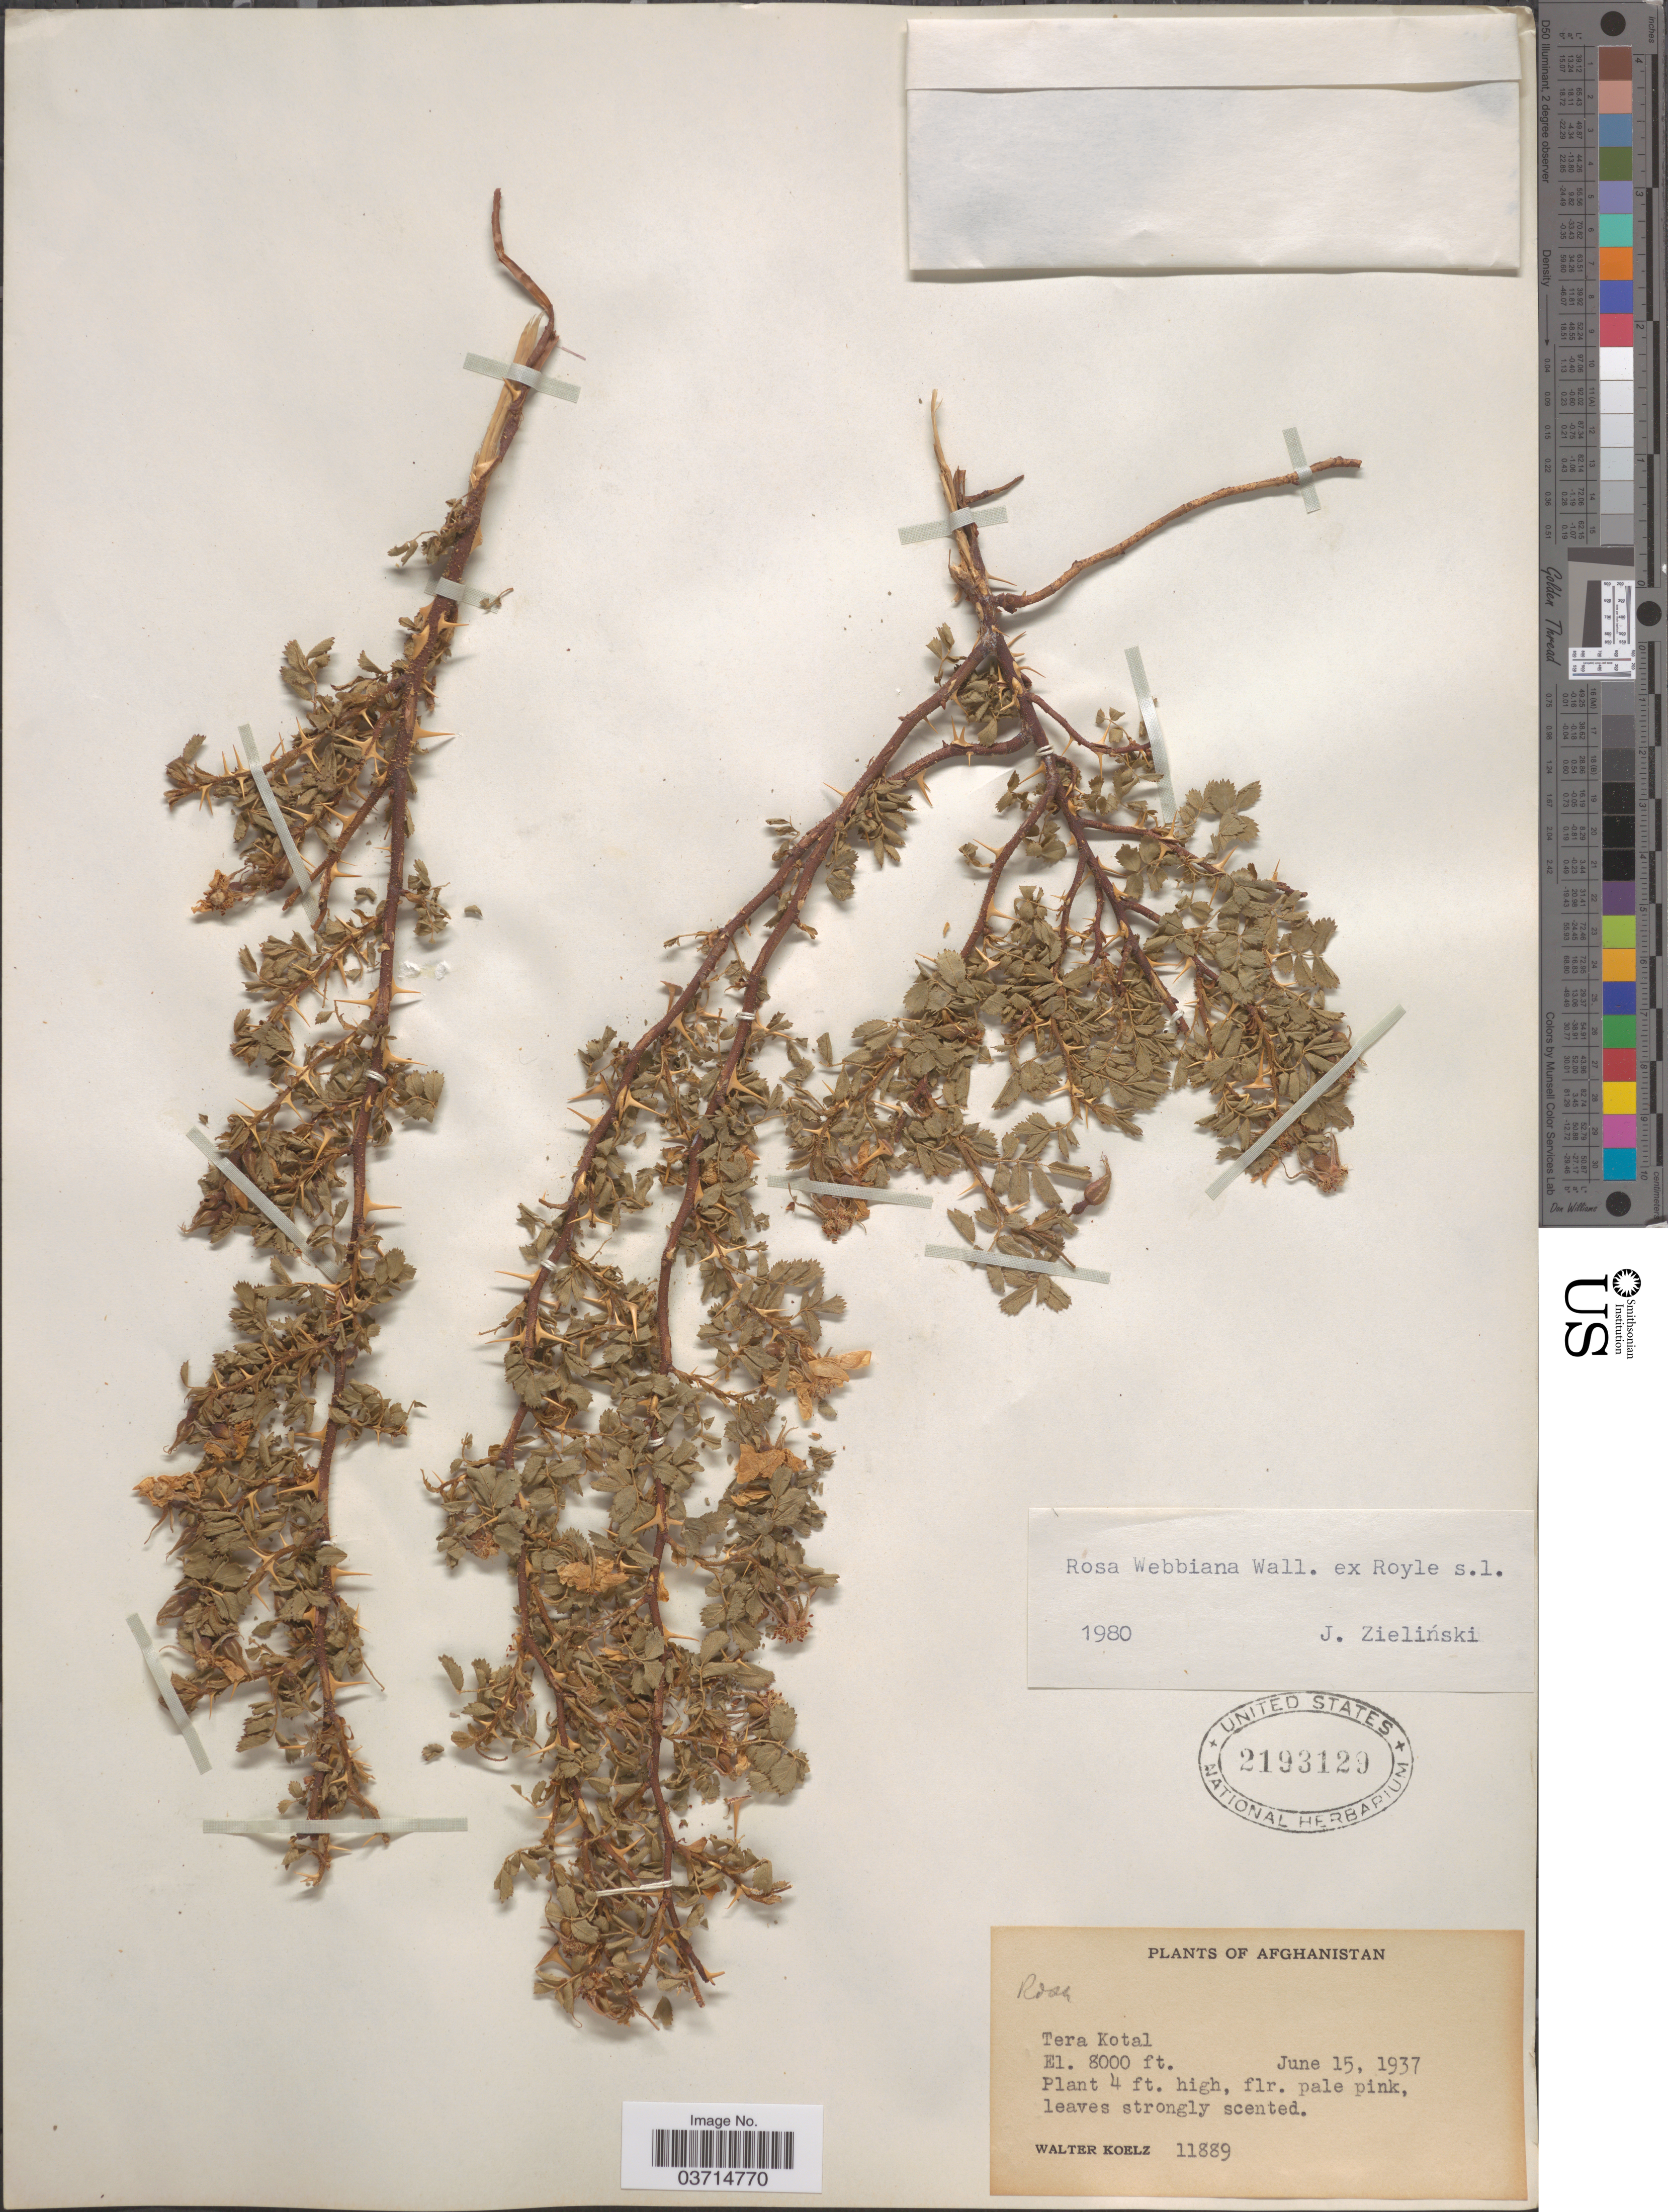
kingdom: Plantae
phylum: Tracheophyta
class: Magnoliopsida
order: Rosales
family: Rosaceae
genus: Rosa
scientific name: Rosa webbiana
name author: Wall. ex Royle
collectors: W. N. Koelz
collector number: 11889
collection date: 1937-06-15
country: Afghanistan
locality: Tera Kotal.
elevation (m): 2438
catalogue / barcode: US 2193129